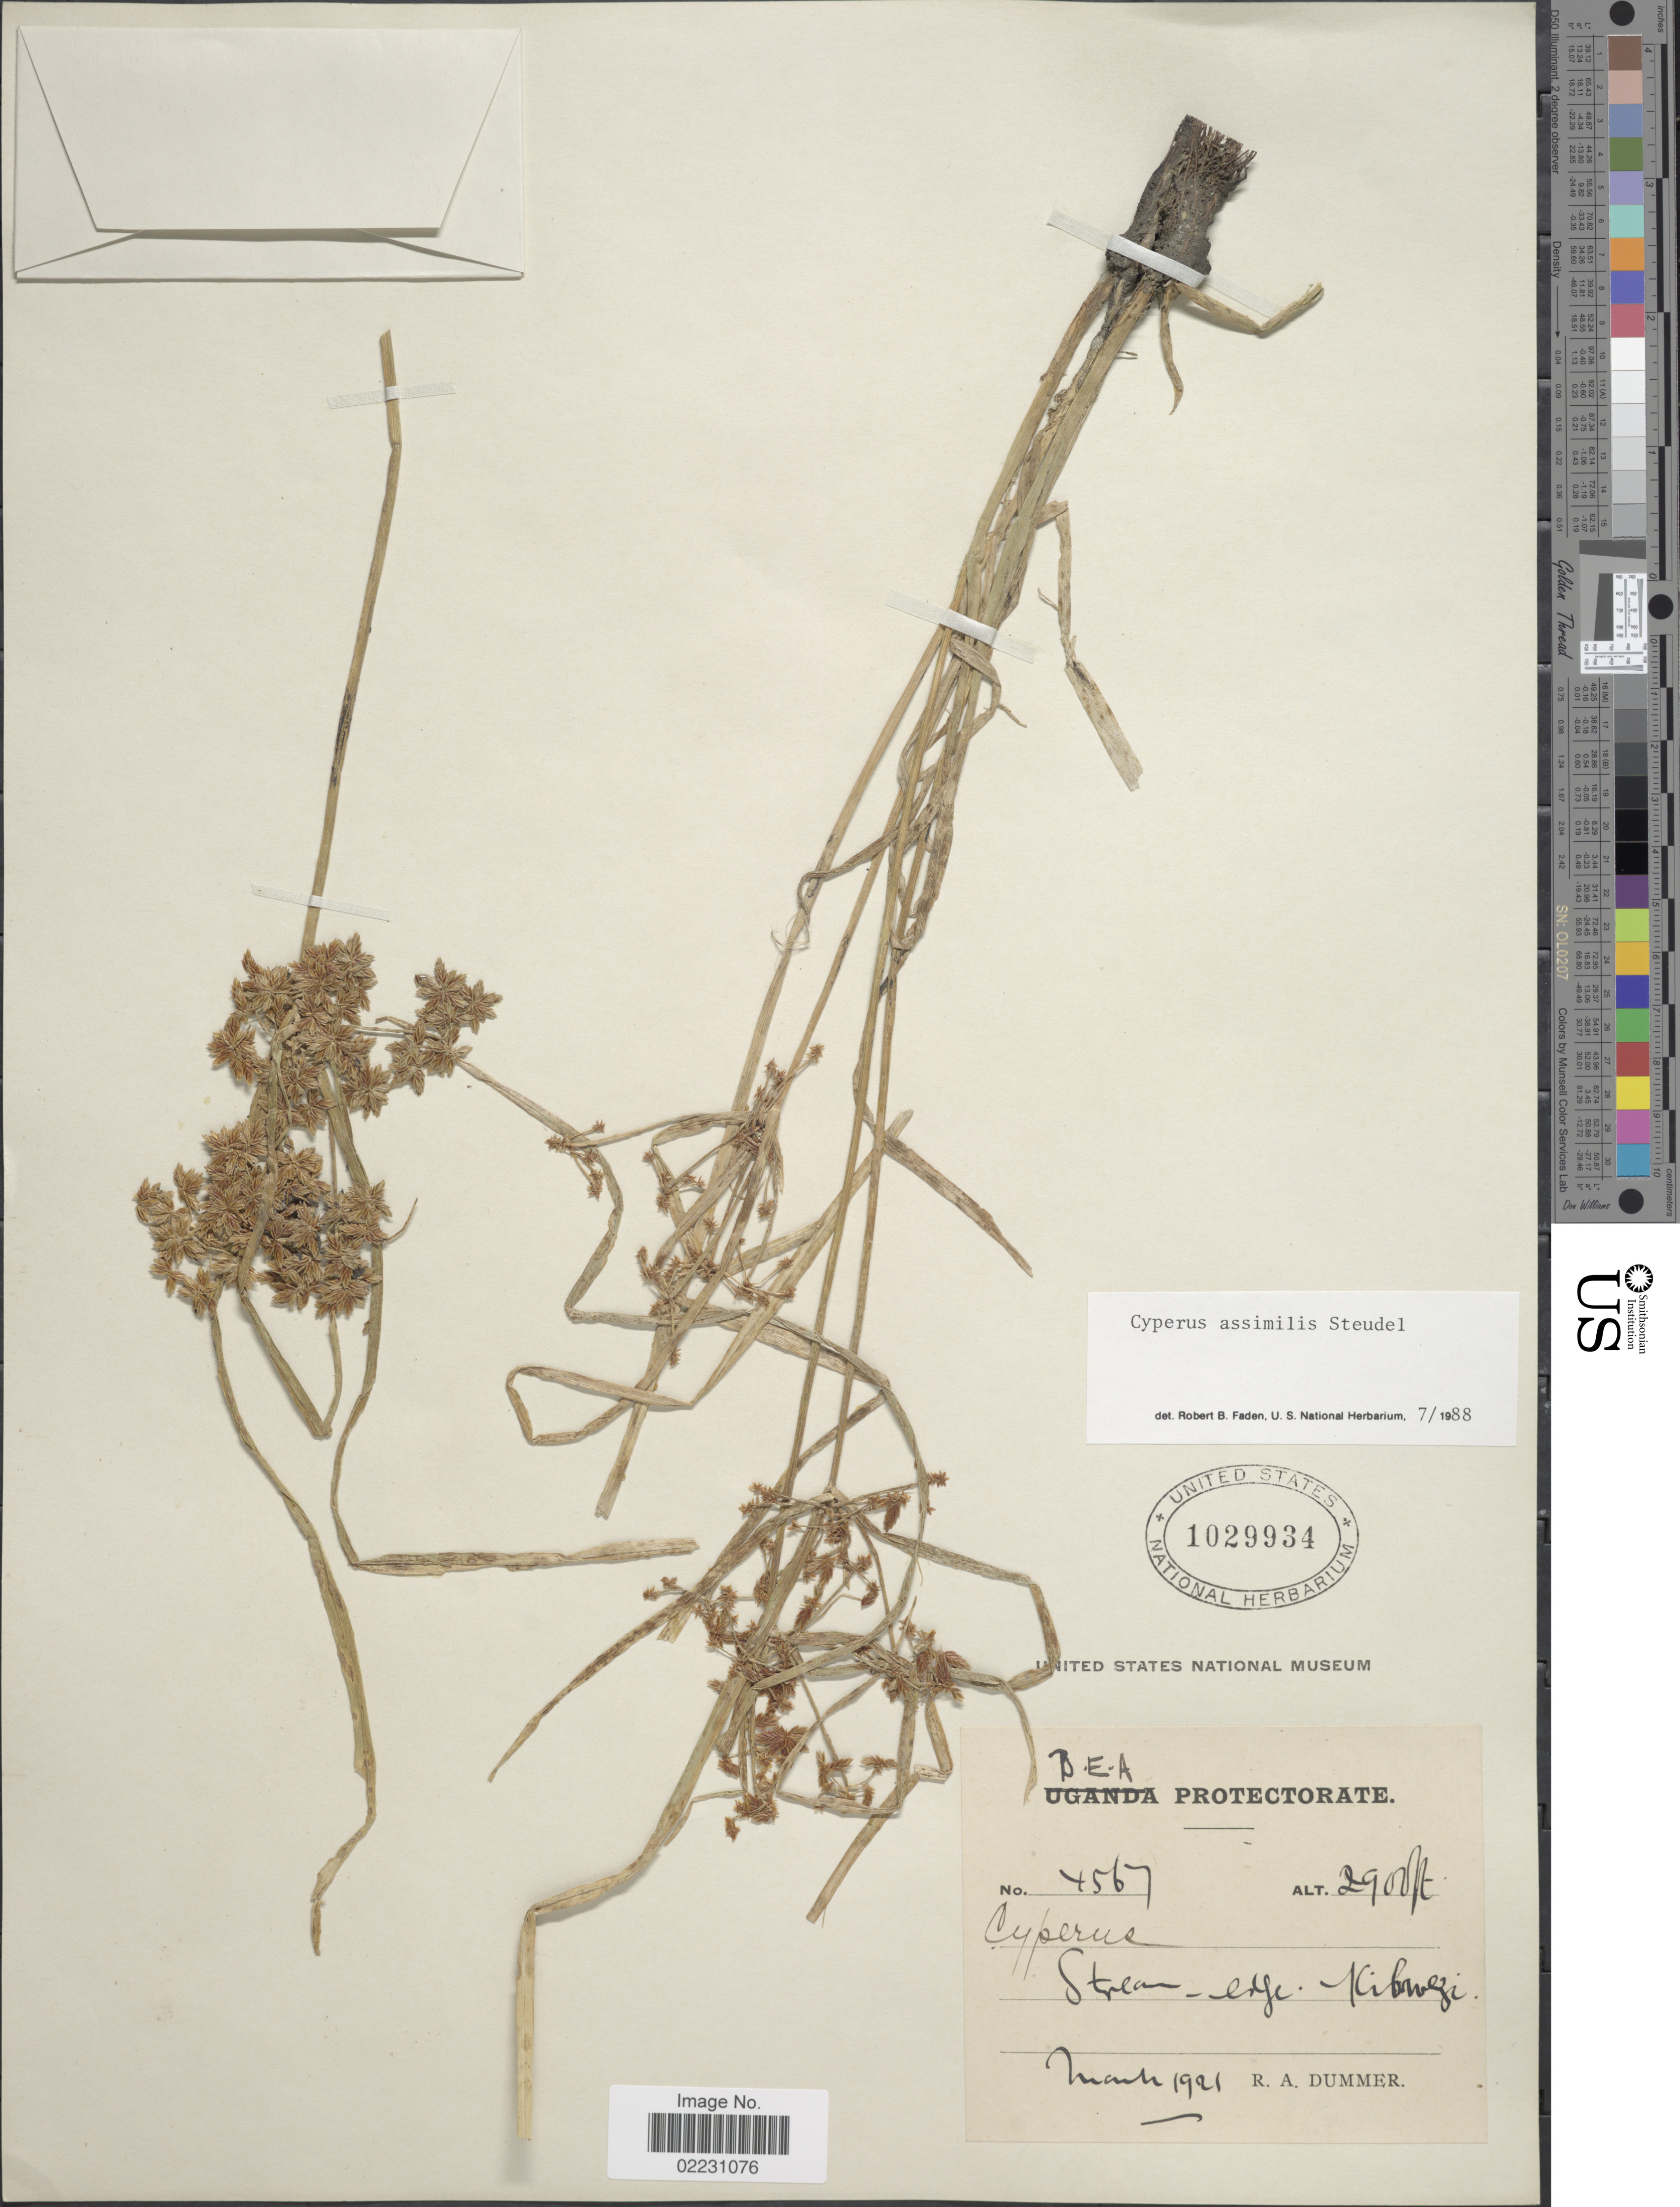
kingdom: Plantae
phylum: Tracheophyta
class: Liliopsida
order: Poales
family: Cyperaceae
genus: Cyperus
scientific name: Cyperus assimilis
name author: Steud.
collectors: R. Dümmer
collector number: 4567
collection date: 1921-03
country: Kenya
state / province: Makueni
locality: B.E.A. Protectorate. Stream edge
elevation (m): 884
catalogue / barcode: US 1029934